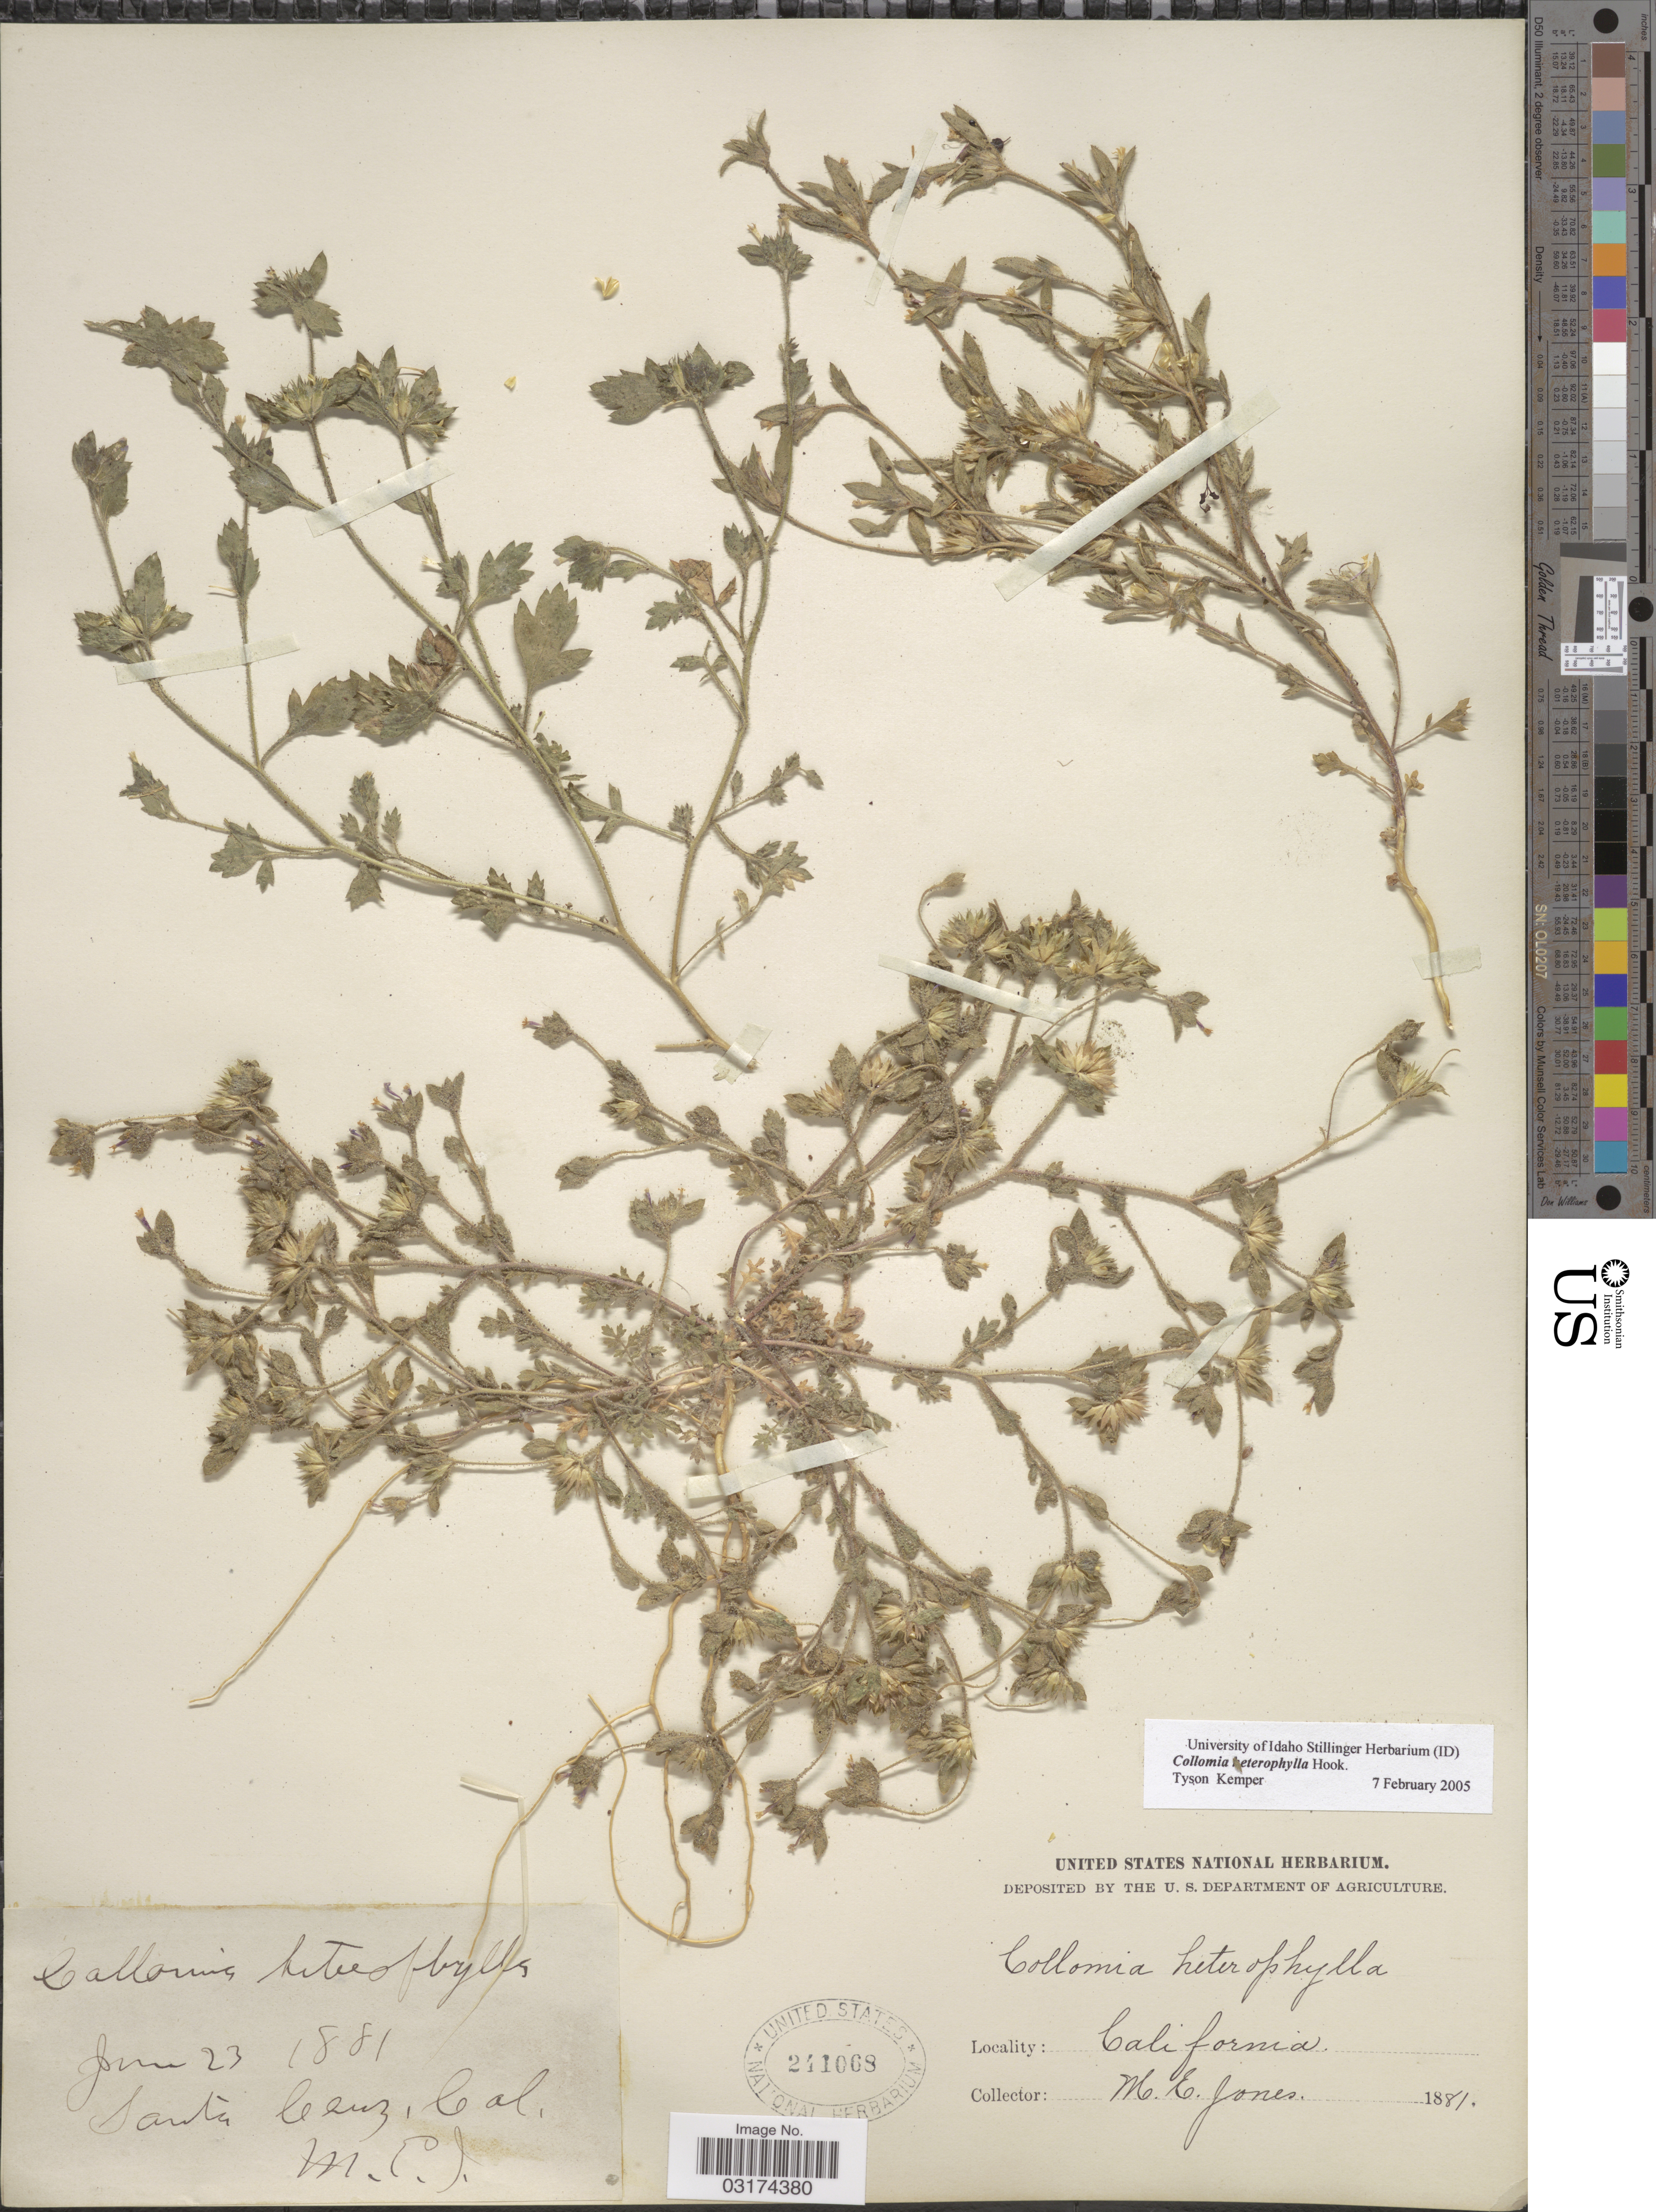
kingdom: Plantae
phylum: Tracheophyta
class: Magnoliopsida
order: Ericales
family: Polemoniaceae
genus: Collomia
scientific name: Collomia heterophylla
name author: Hook.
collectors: M. E. Jones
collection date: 1881-06-23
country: United States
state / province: California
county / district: Santa Cruz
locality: Santa Cruz.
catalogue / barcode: US 241068